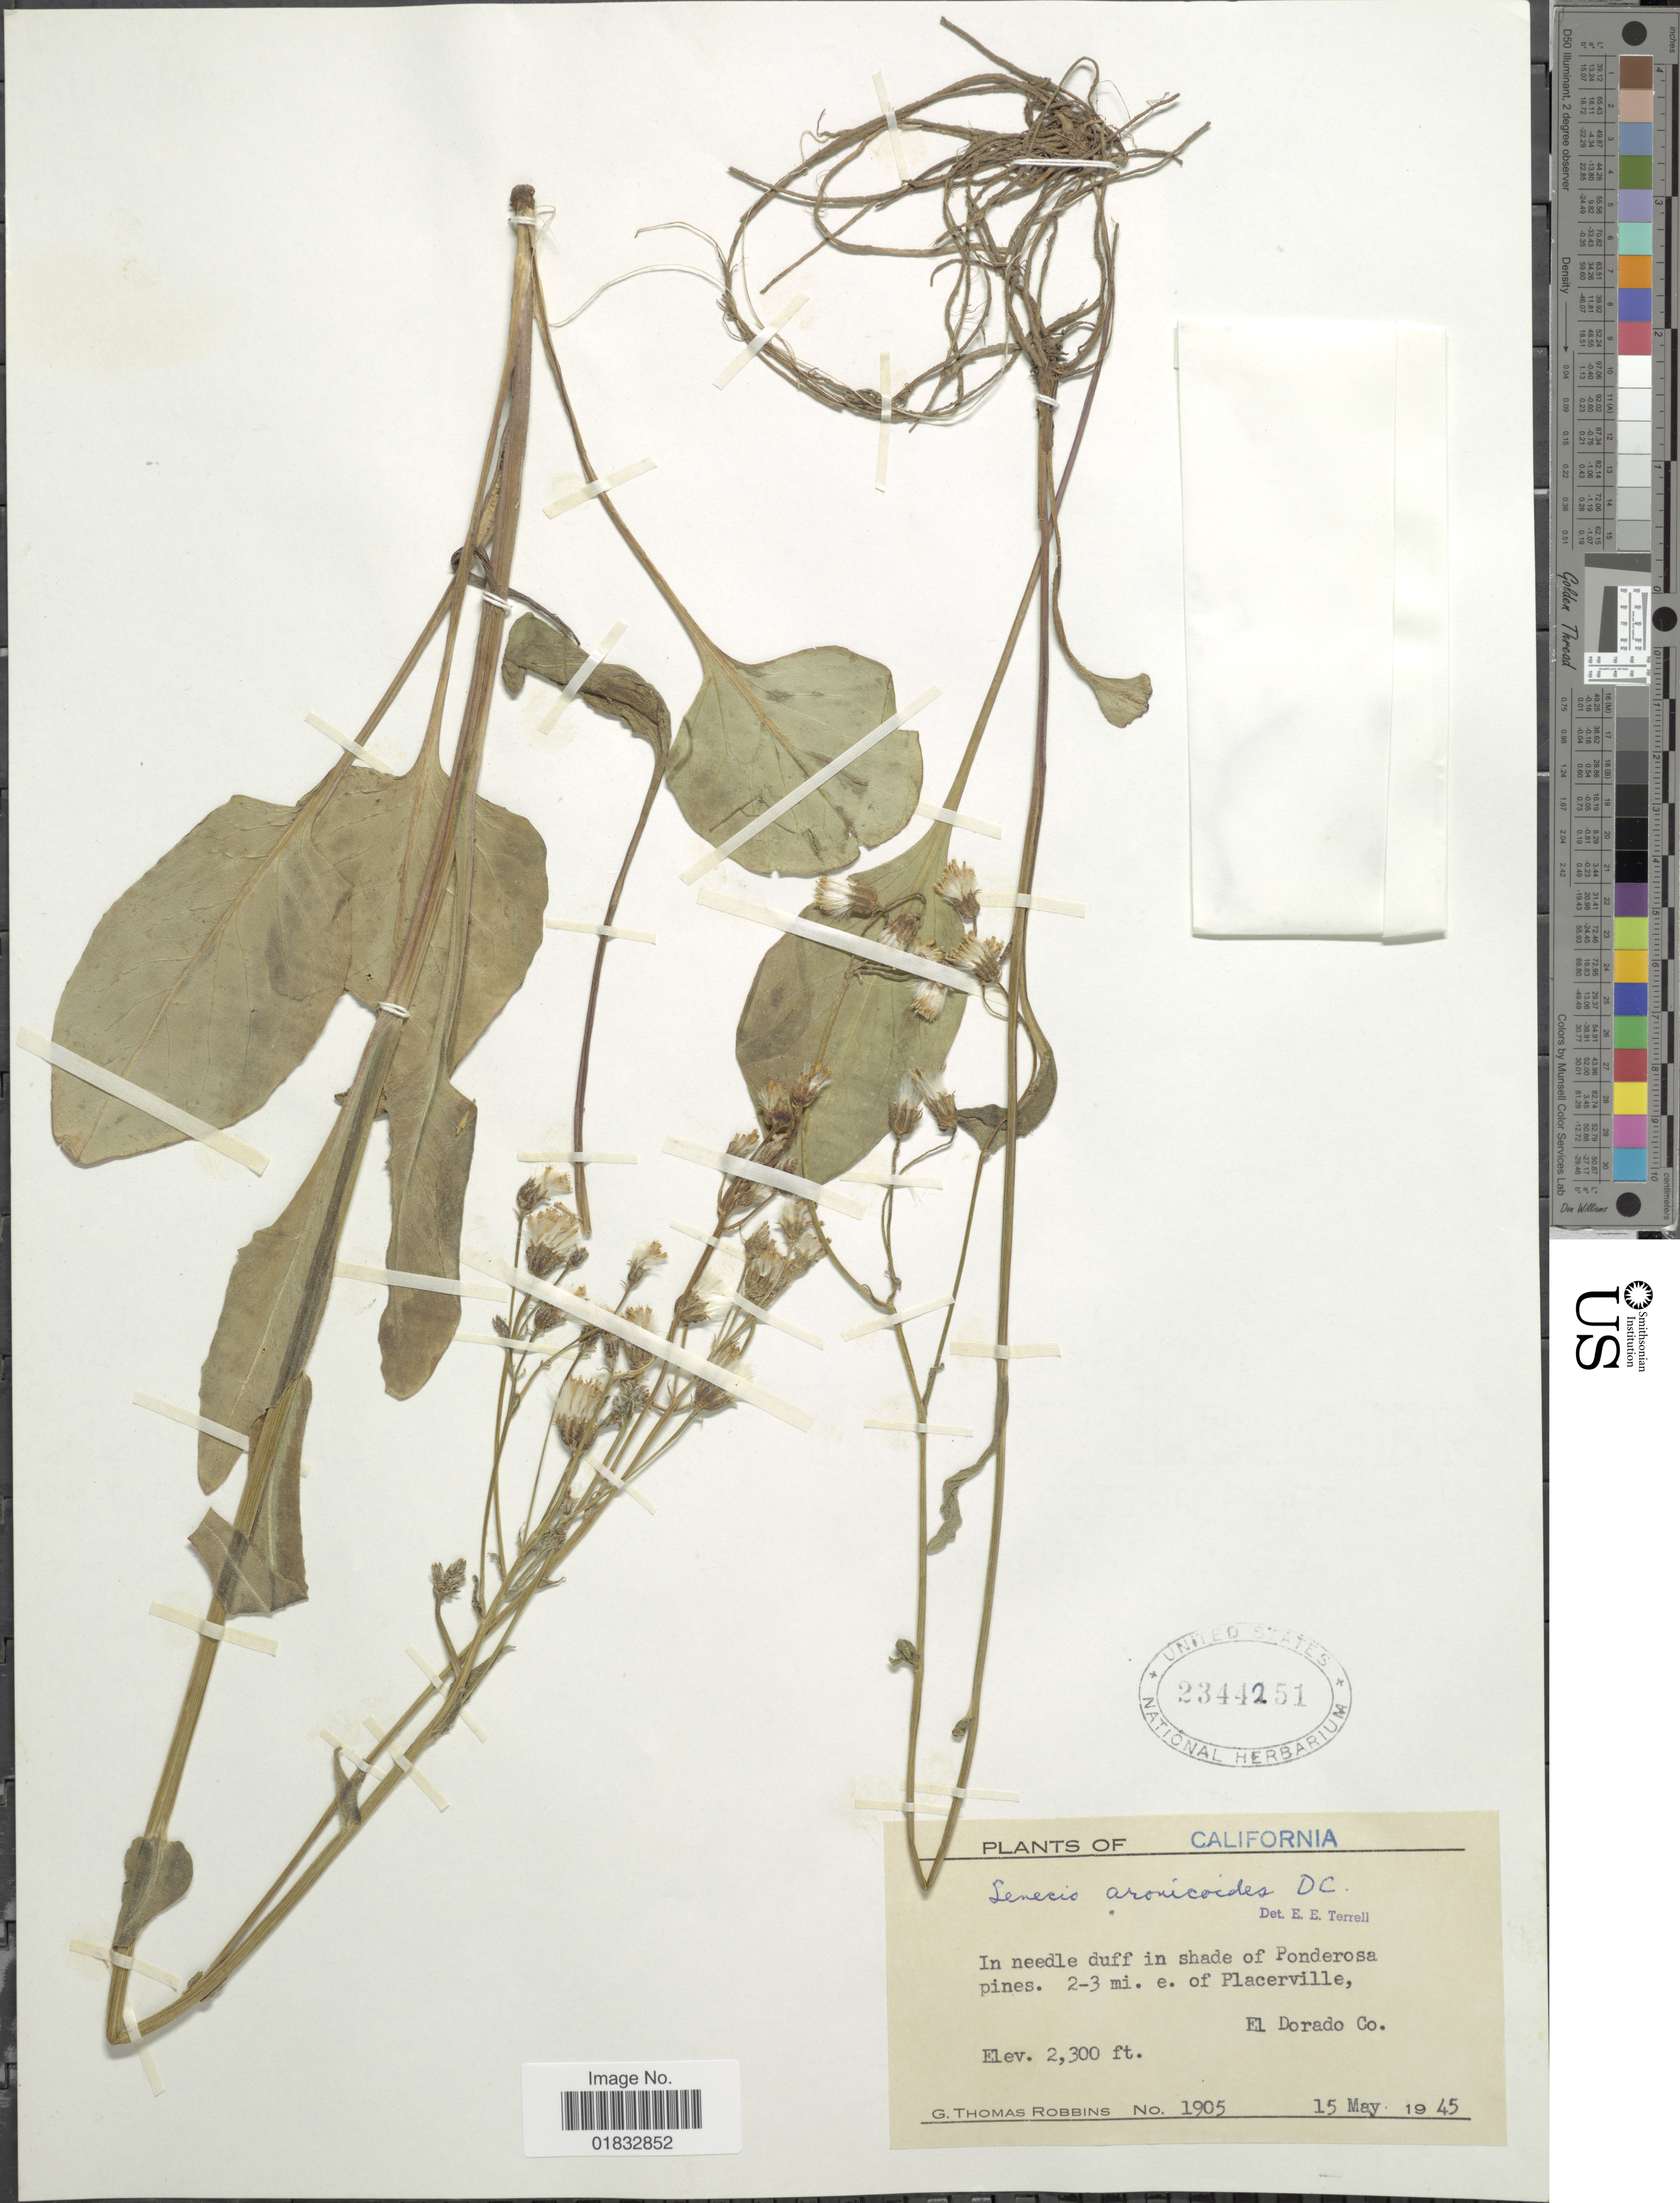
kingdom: Plantae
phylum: Tracheophyta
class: Magnoliopsida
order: Asterales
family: Asteraceae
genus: Senecio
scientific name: Senecio aronicoides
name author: DC.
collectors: G. T. Robbins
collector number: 1905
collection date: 1945-05-15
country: United States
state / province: California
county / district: El Dorado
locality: In needle duff in shade of Ponderosa pibnes. 2-3 mi e. of Placerville, El Dorado Co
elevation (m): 701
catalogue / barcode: US 2344251